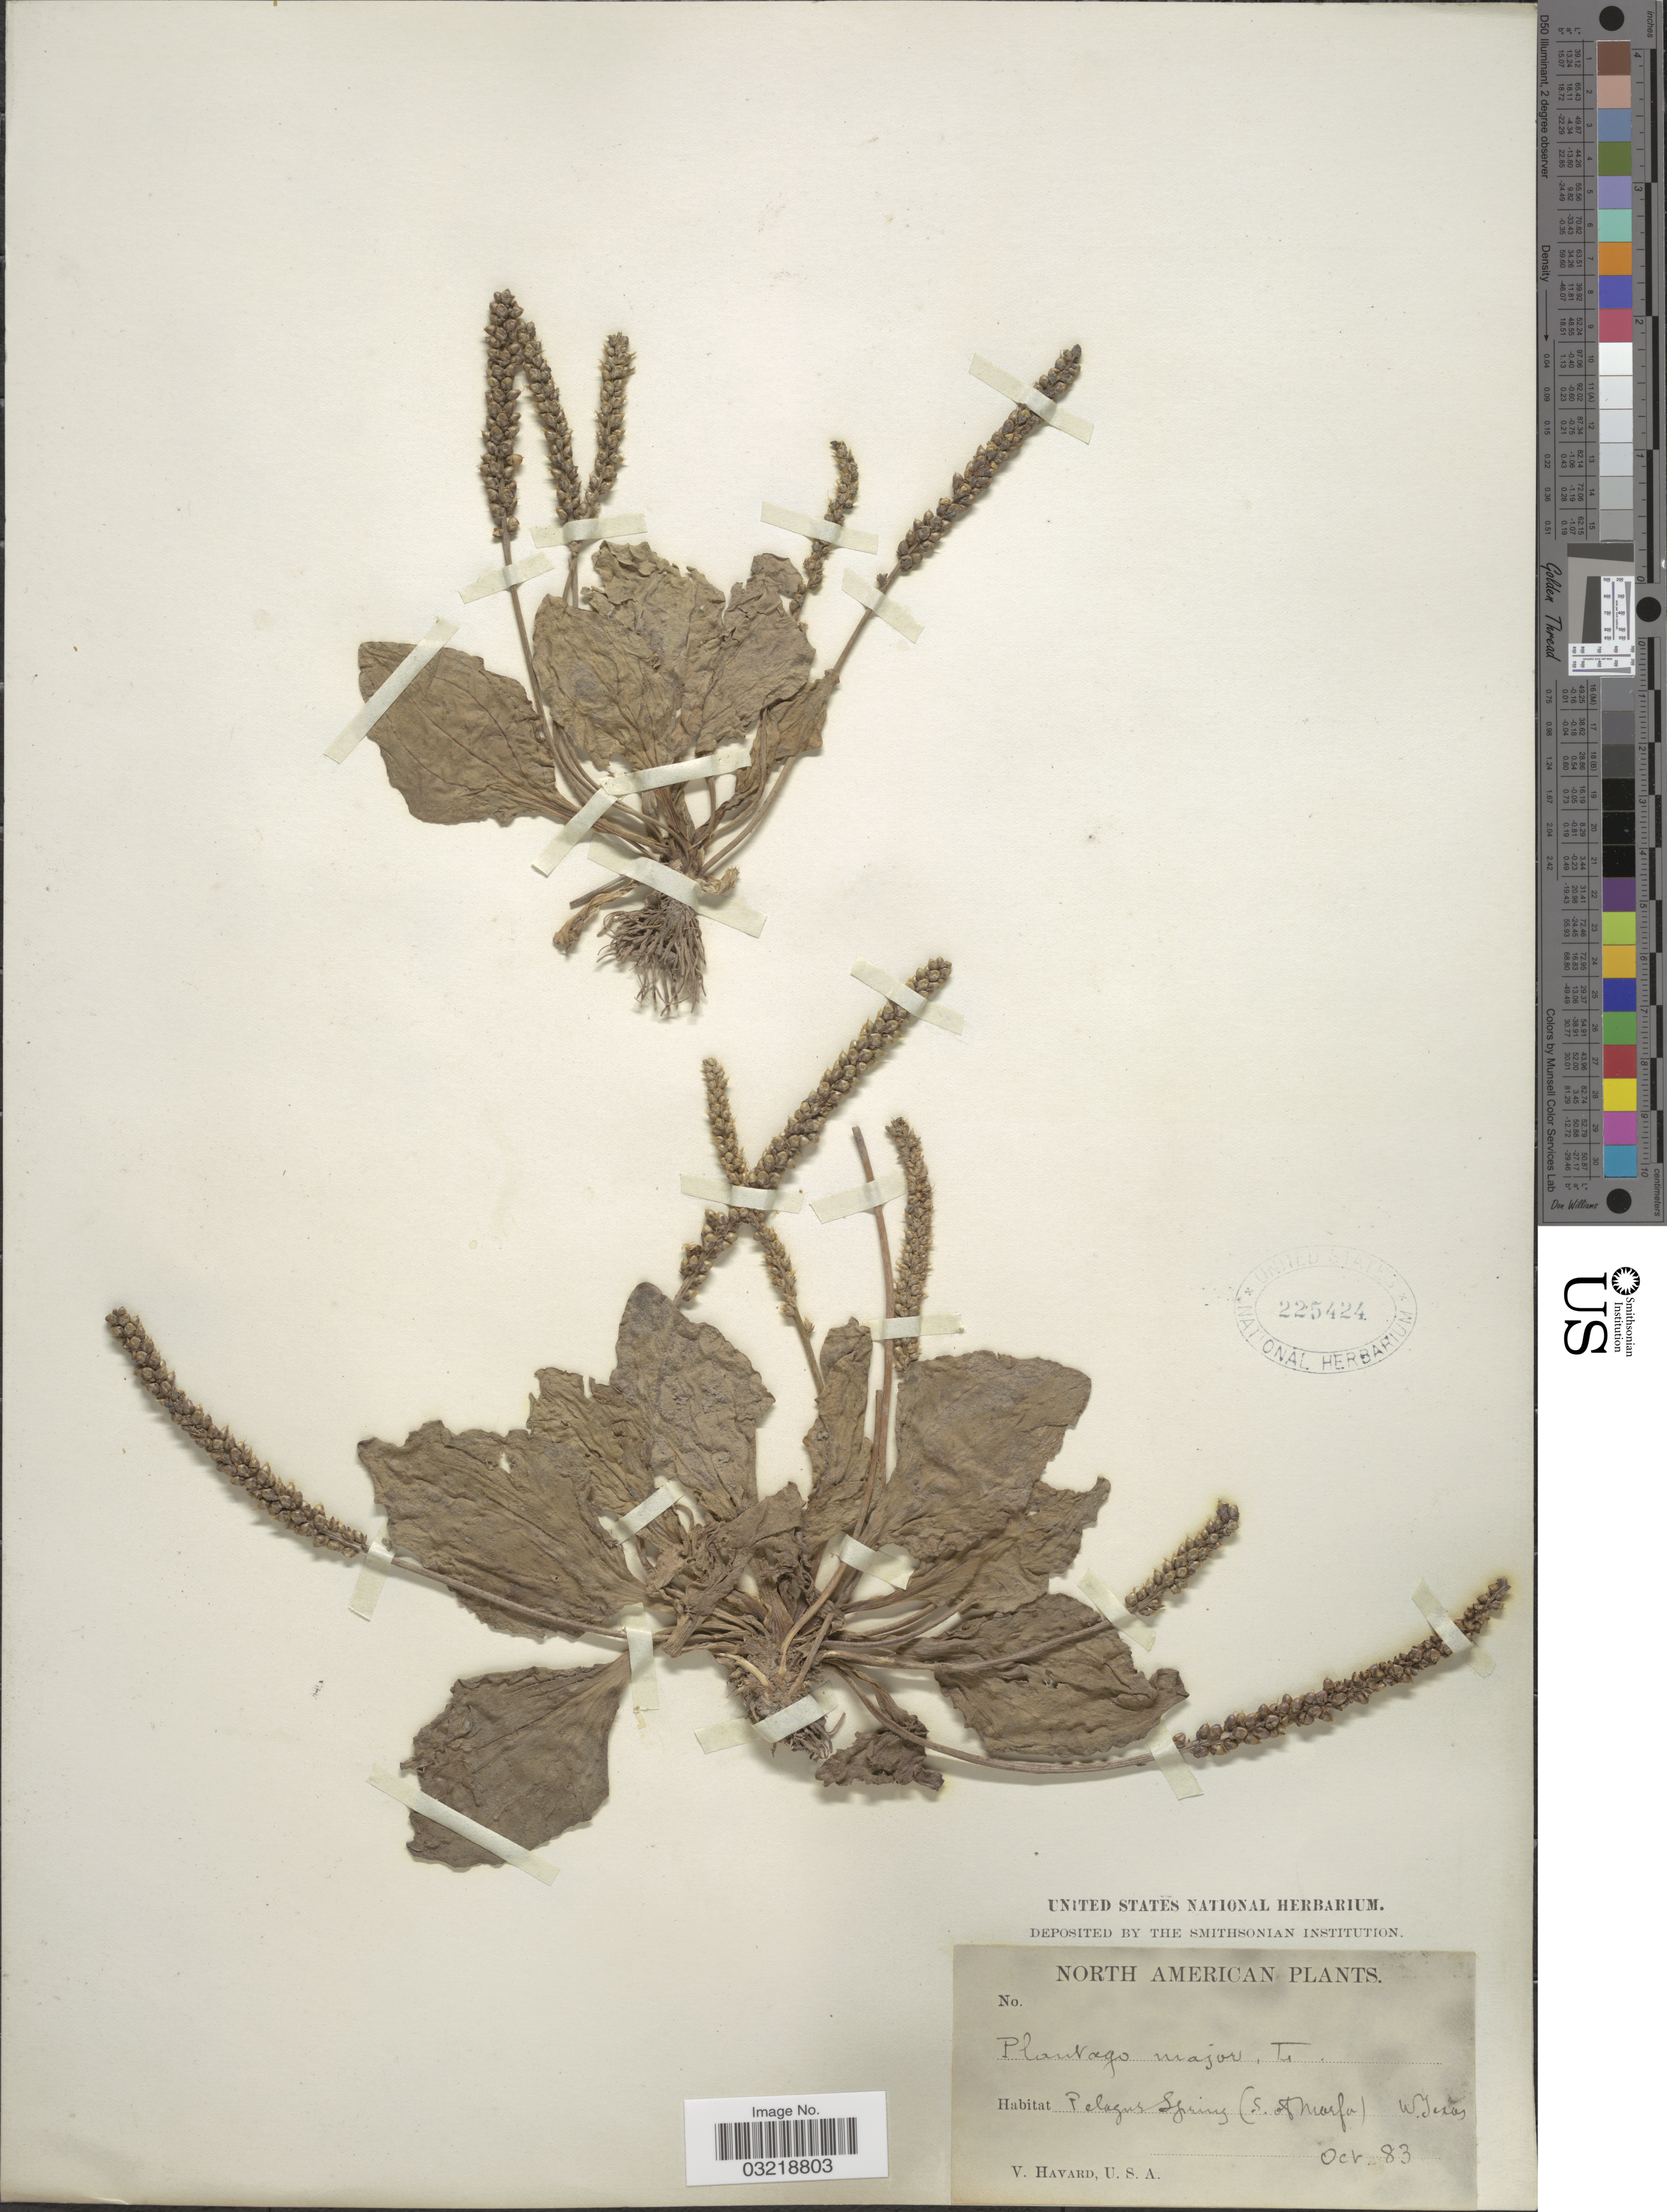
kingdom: Plantae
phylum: Tracheophyta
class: Magnoliopsida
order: Lamiales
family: Plantaginaceae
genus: Plantago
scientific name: Plantago major subsp. intermedia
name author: (Gilib.) Lange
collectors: V. Havard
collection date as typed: Transcribed d/m/y: /10/83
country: United States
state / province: Texas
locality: Pelagus Spring (S. of Marfa). W. Texas.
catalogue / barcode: US 225424